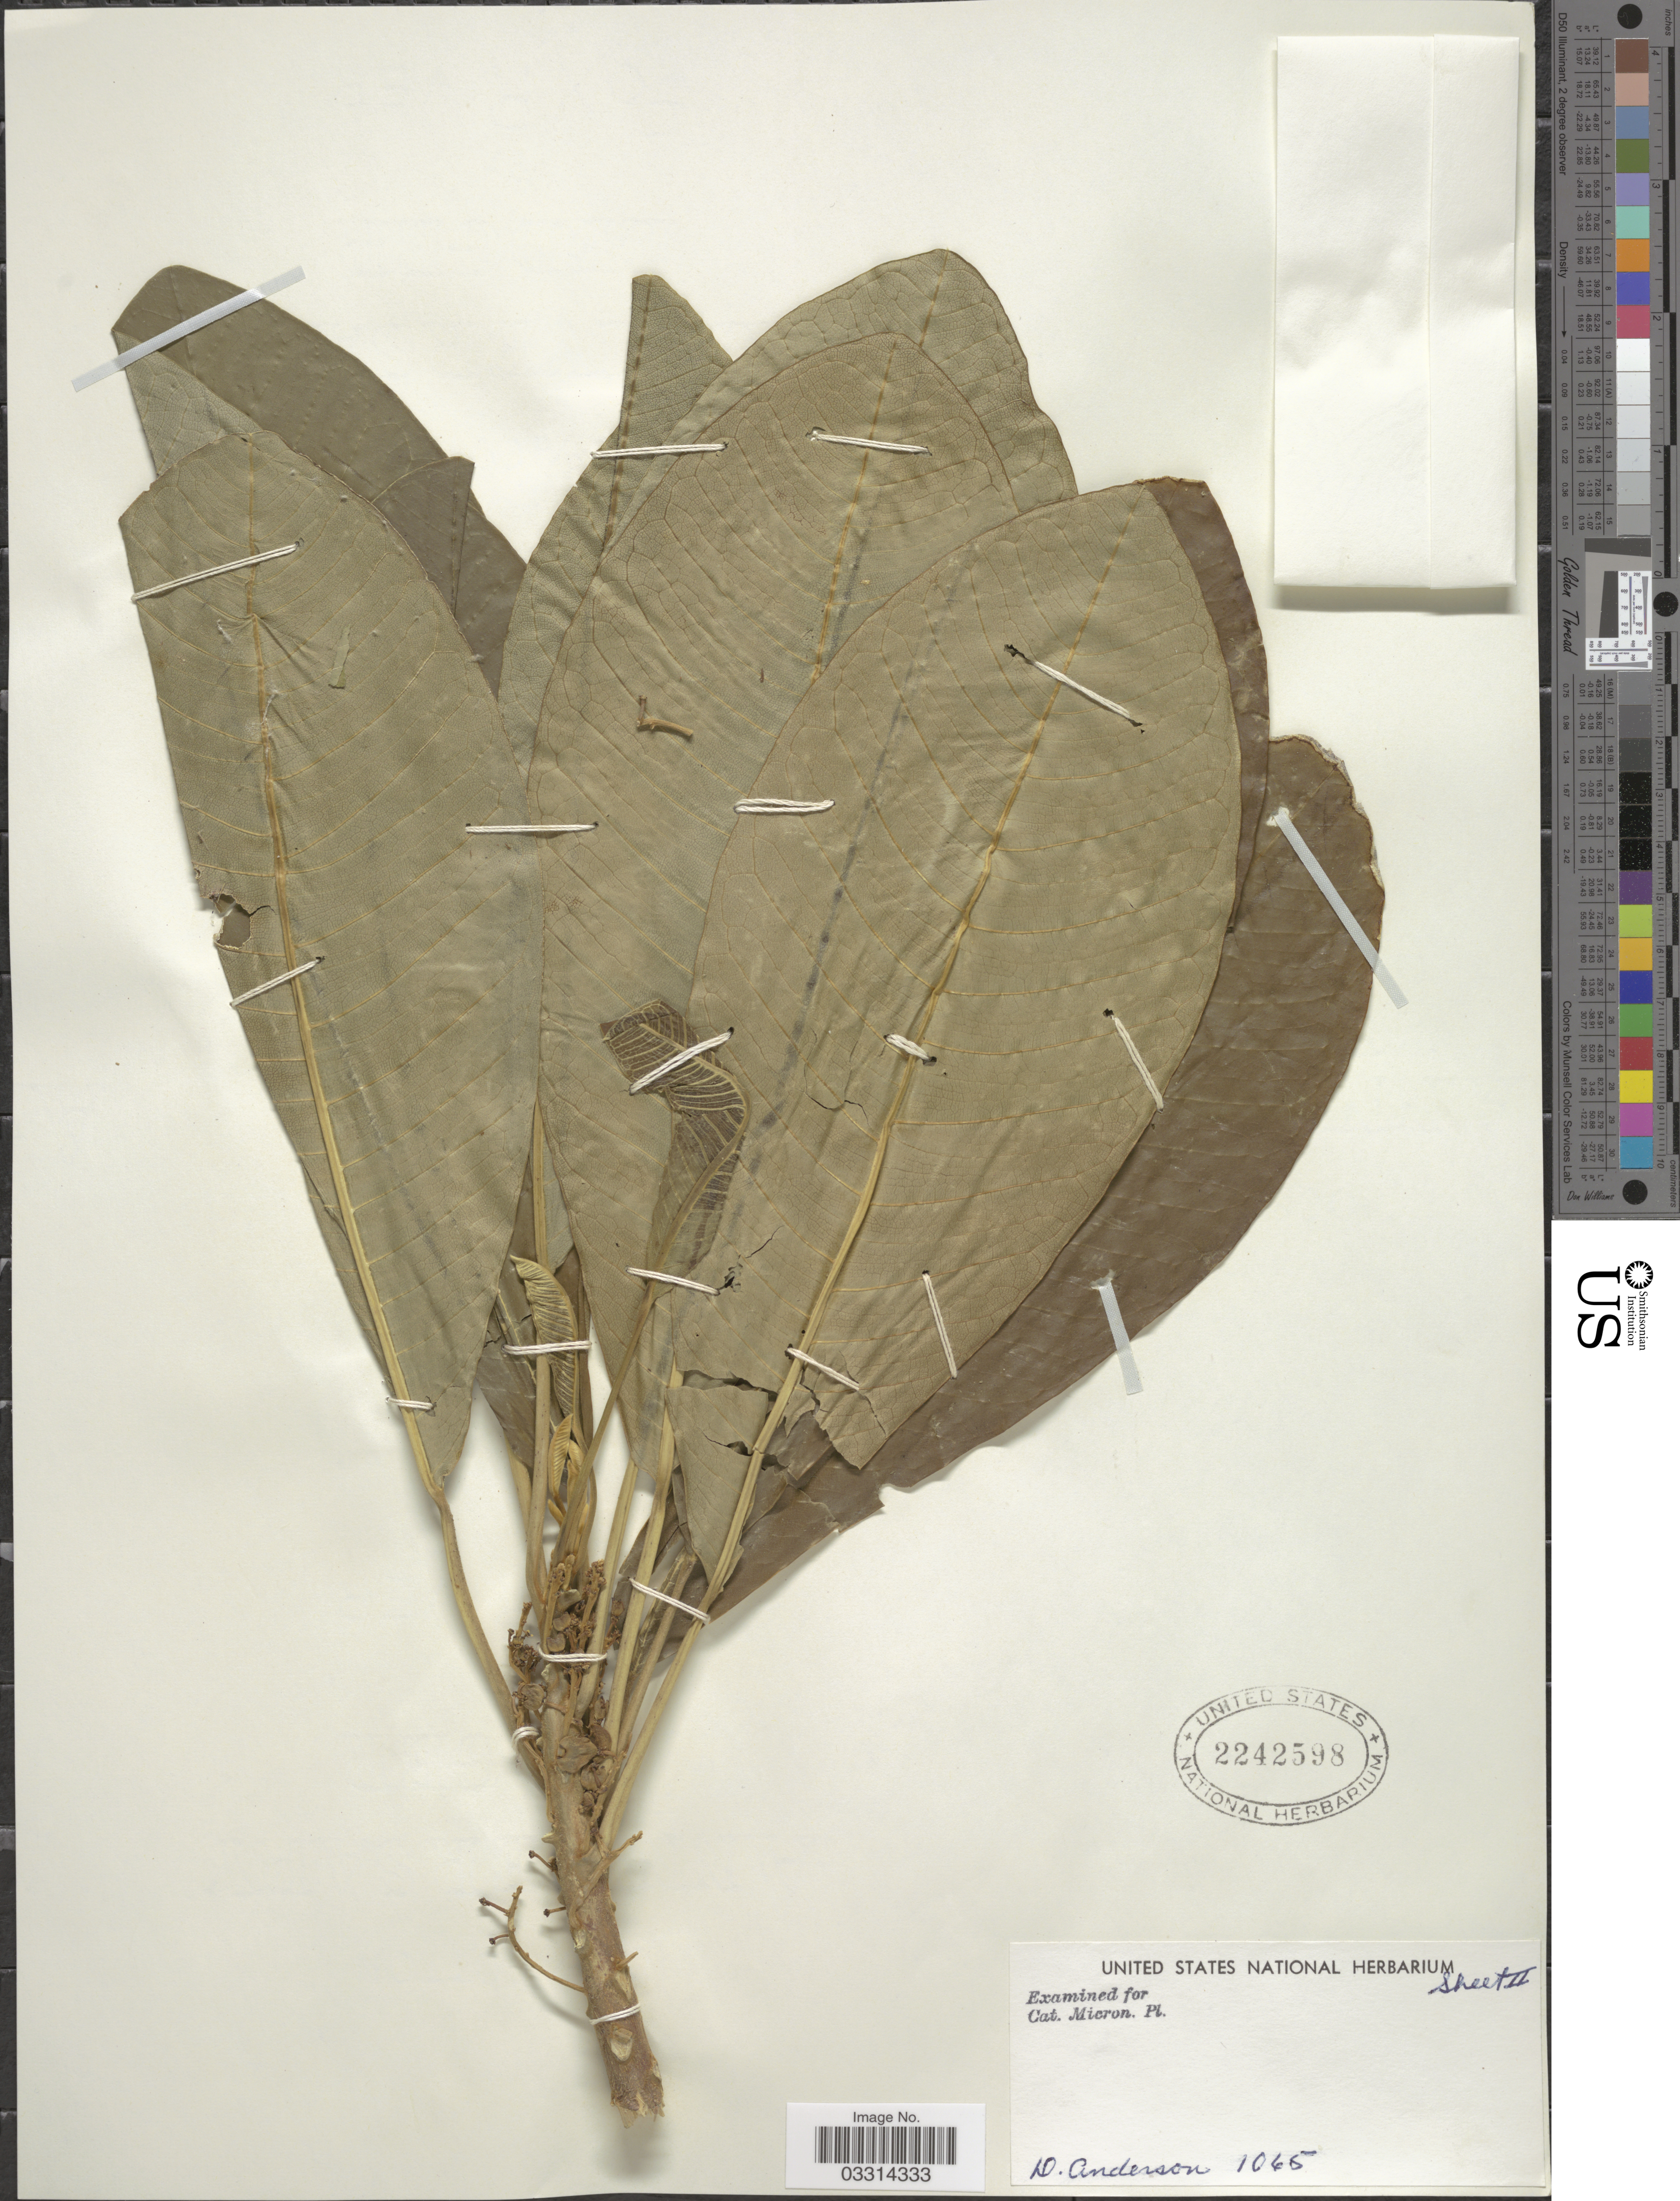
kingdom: Plantae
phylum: Tracheophyta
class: Magnoliopsida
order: Sapindales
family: Simaroubaceae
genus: Soulamea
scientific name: Soulamea amara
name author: Lam.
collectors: D. Anderson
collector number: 1065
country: Micronesia, Federated States of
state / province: Truk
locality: The Caroline Islands. Mortlock Group. Satawan Atoll, Ta Islet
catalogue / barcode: US 2242598